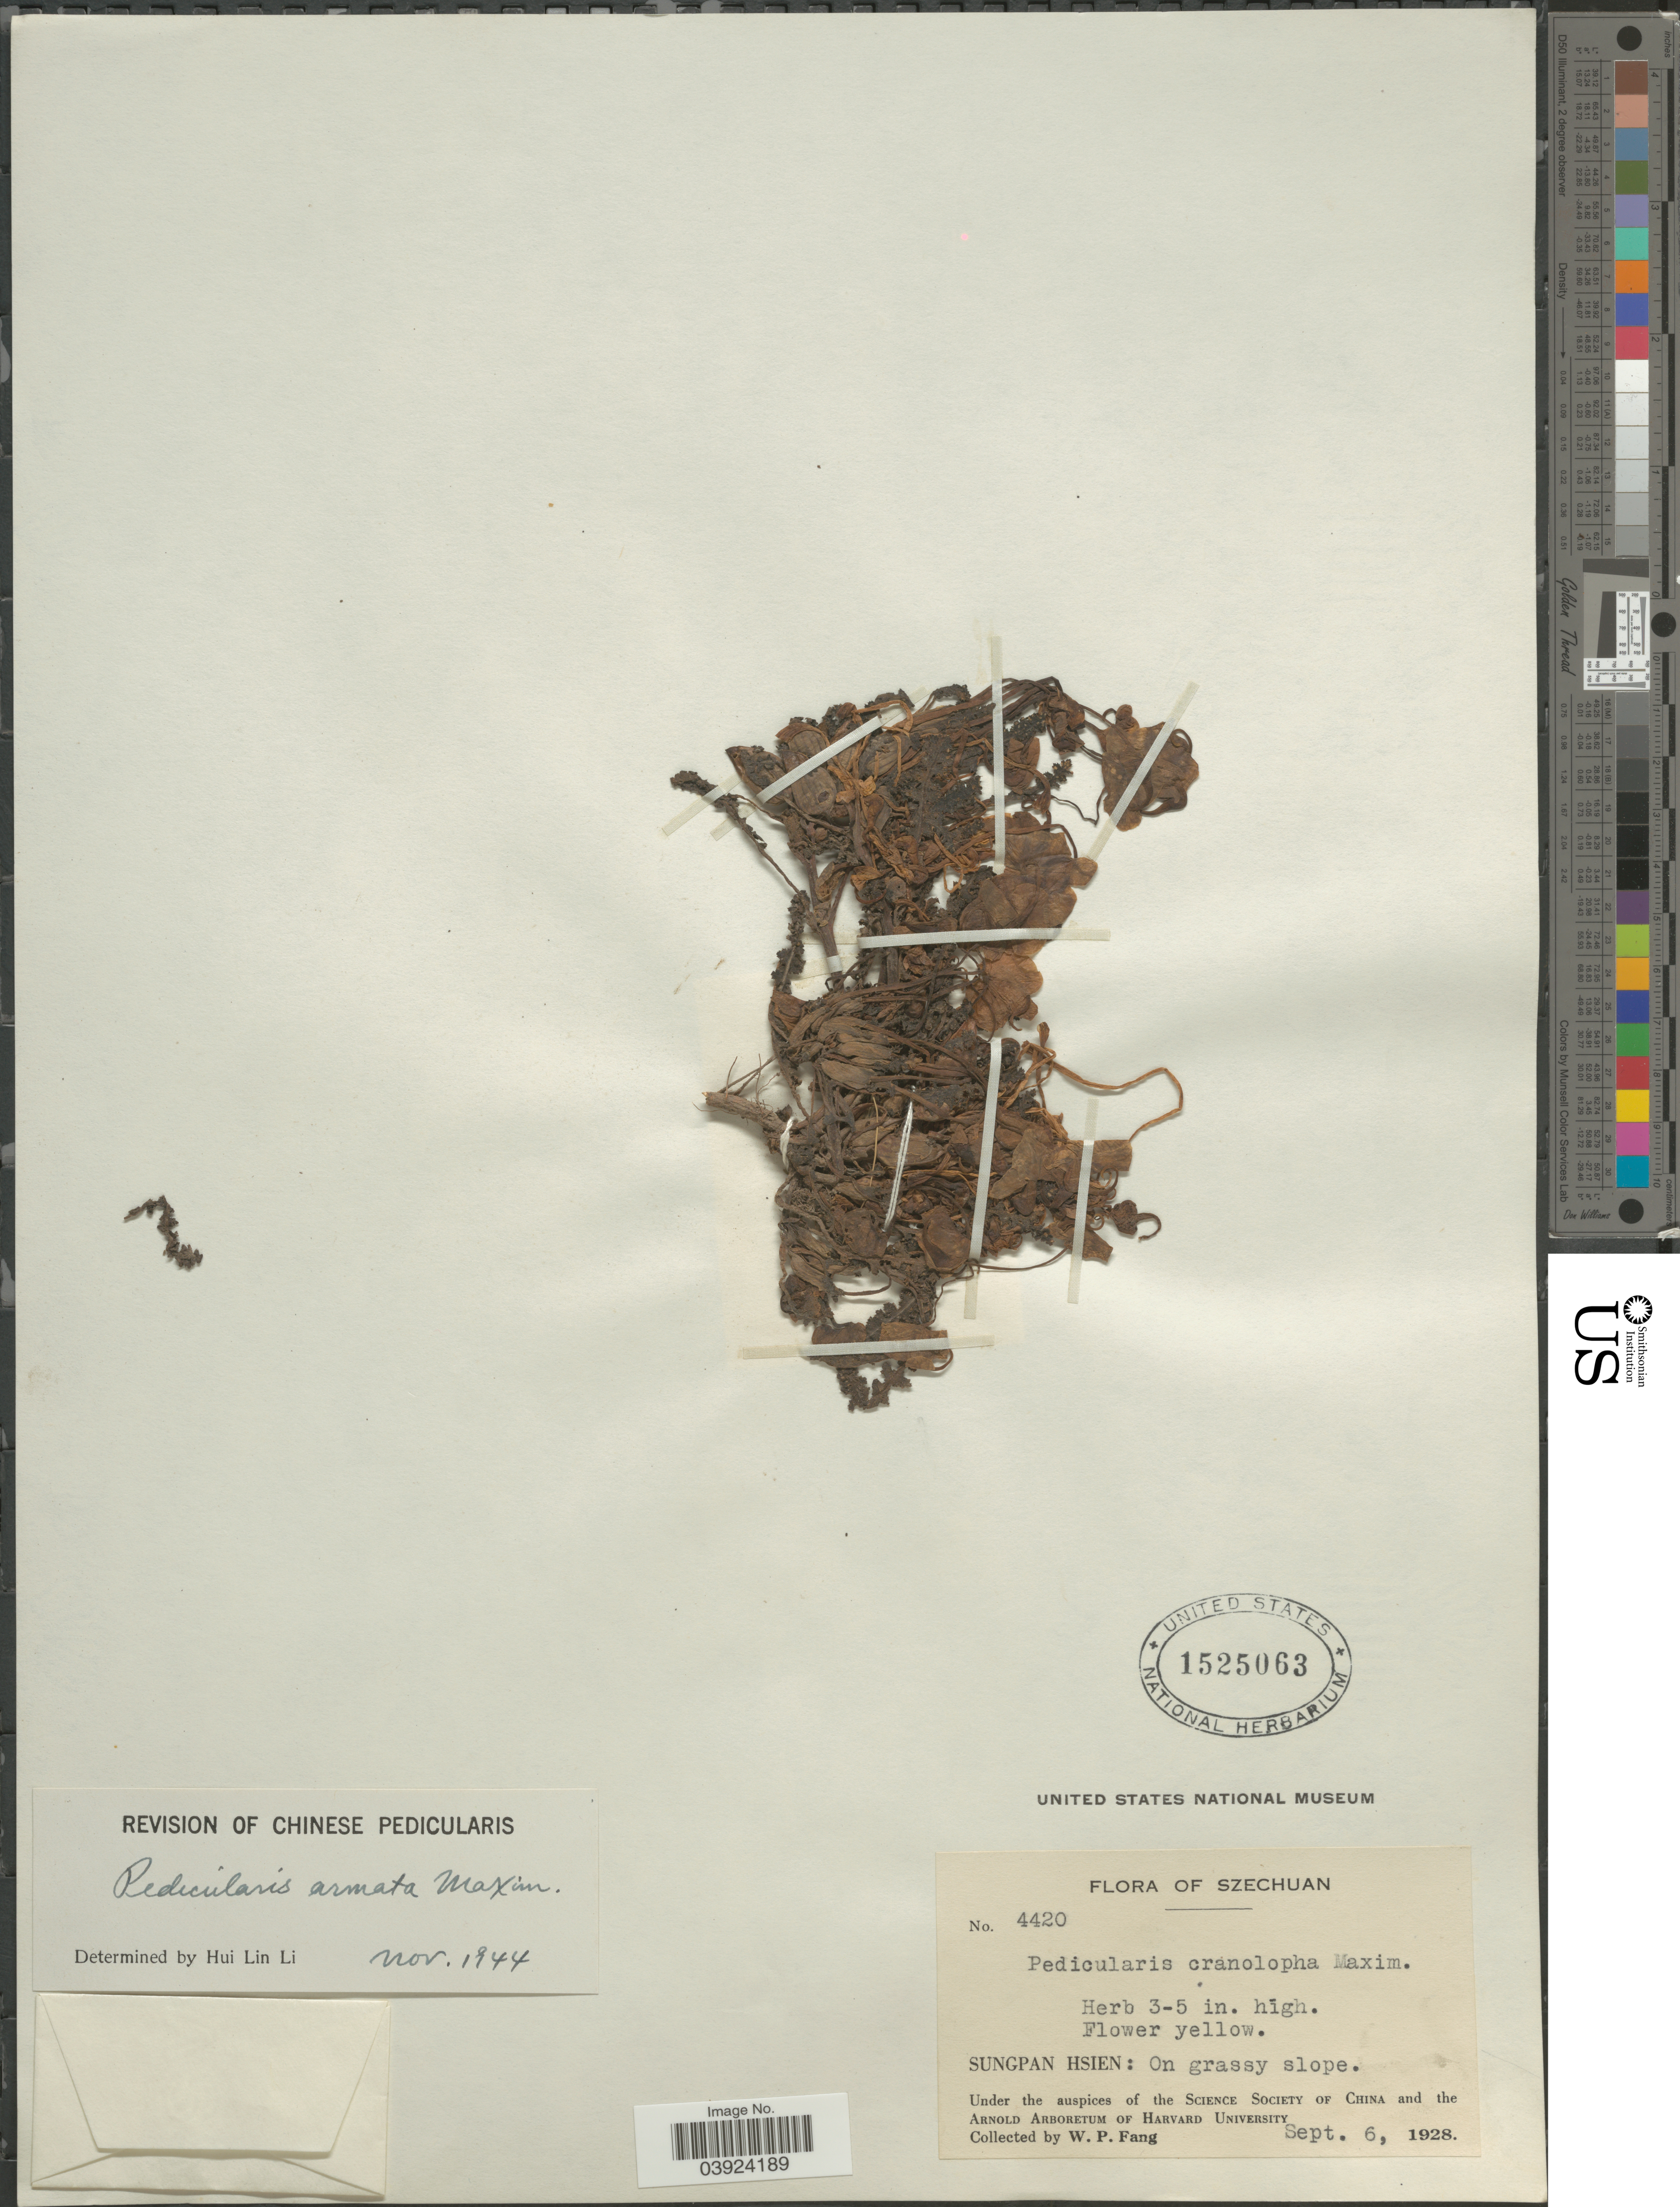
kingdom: Plantae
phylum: Tracheophyta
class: Magnoliopsida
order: Lamiales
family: Orobanchaceae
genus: Pedicularis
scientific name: Pedicularis armata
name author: Maxim.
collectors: W. P. Fang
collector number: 4420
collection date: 1928-09-06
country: China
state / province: Sichuan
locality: Szechuan. Sungpan Hsien.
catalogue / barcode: US 1525063